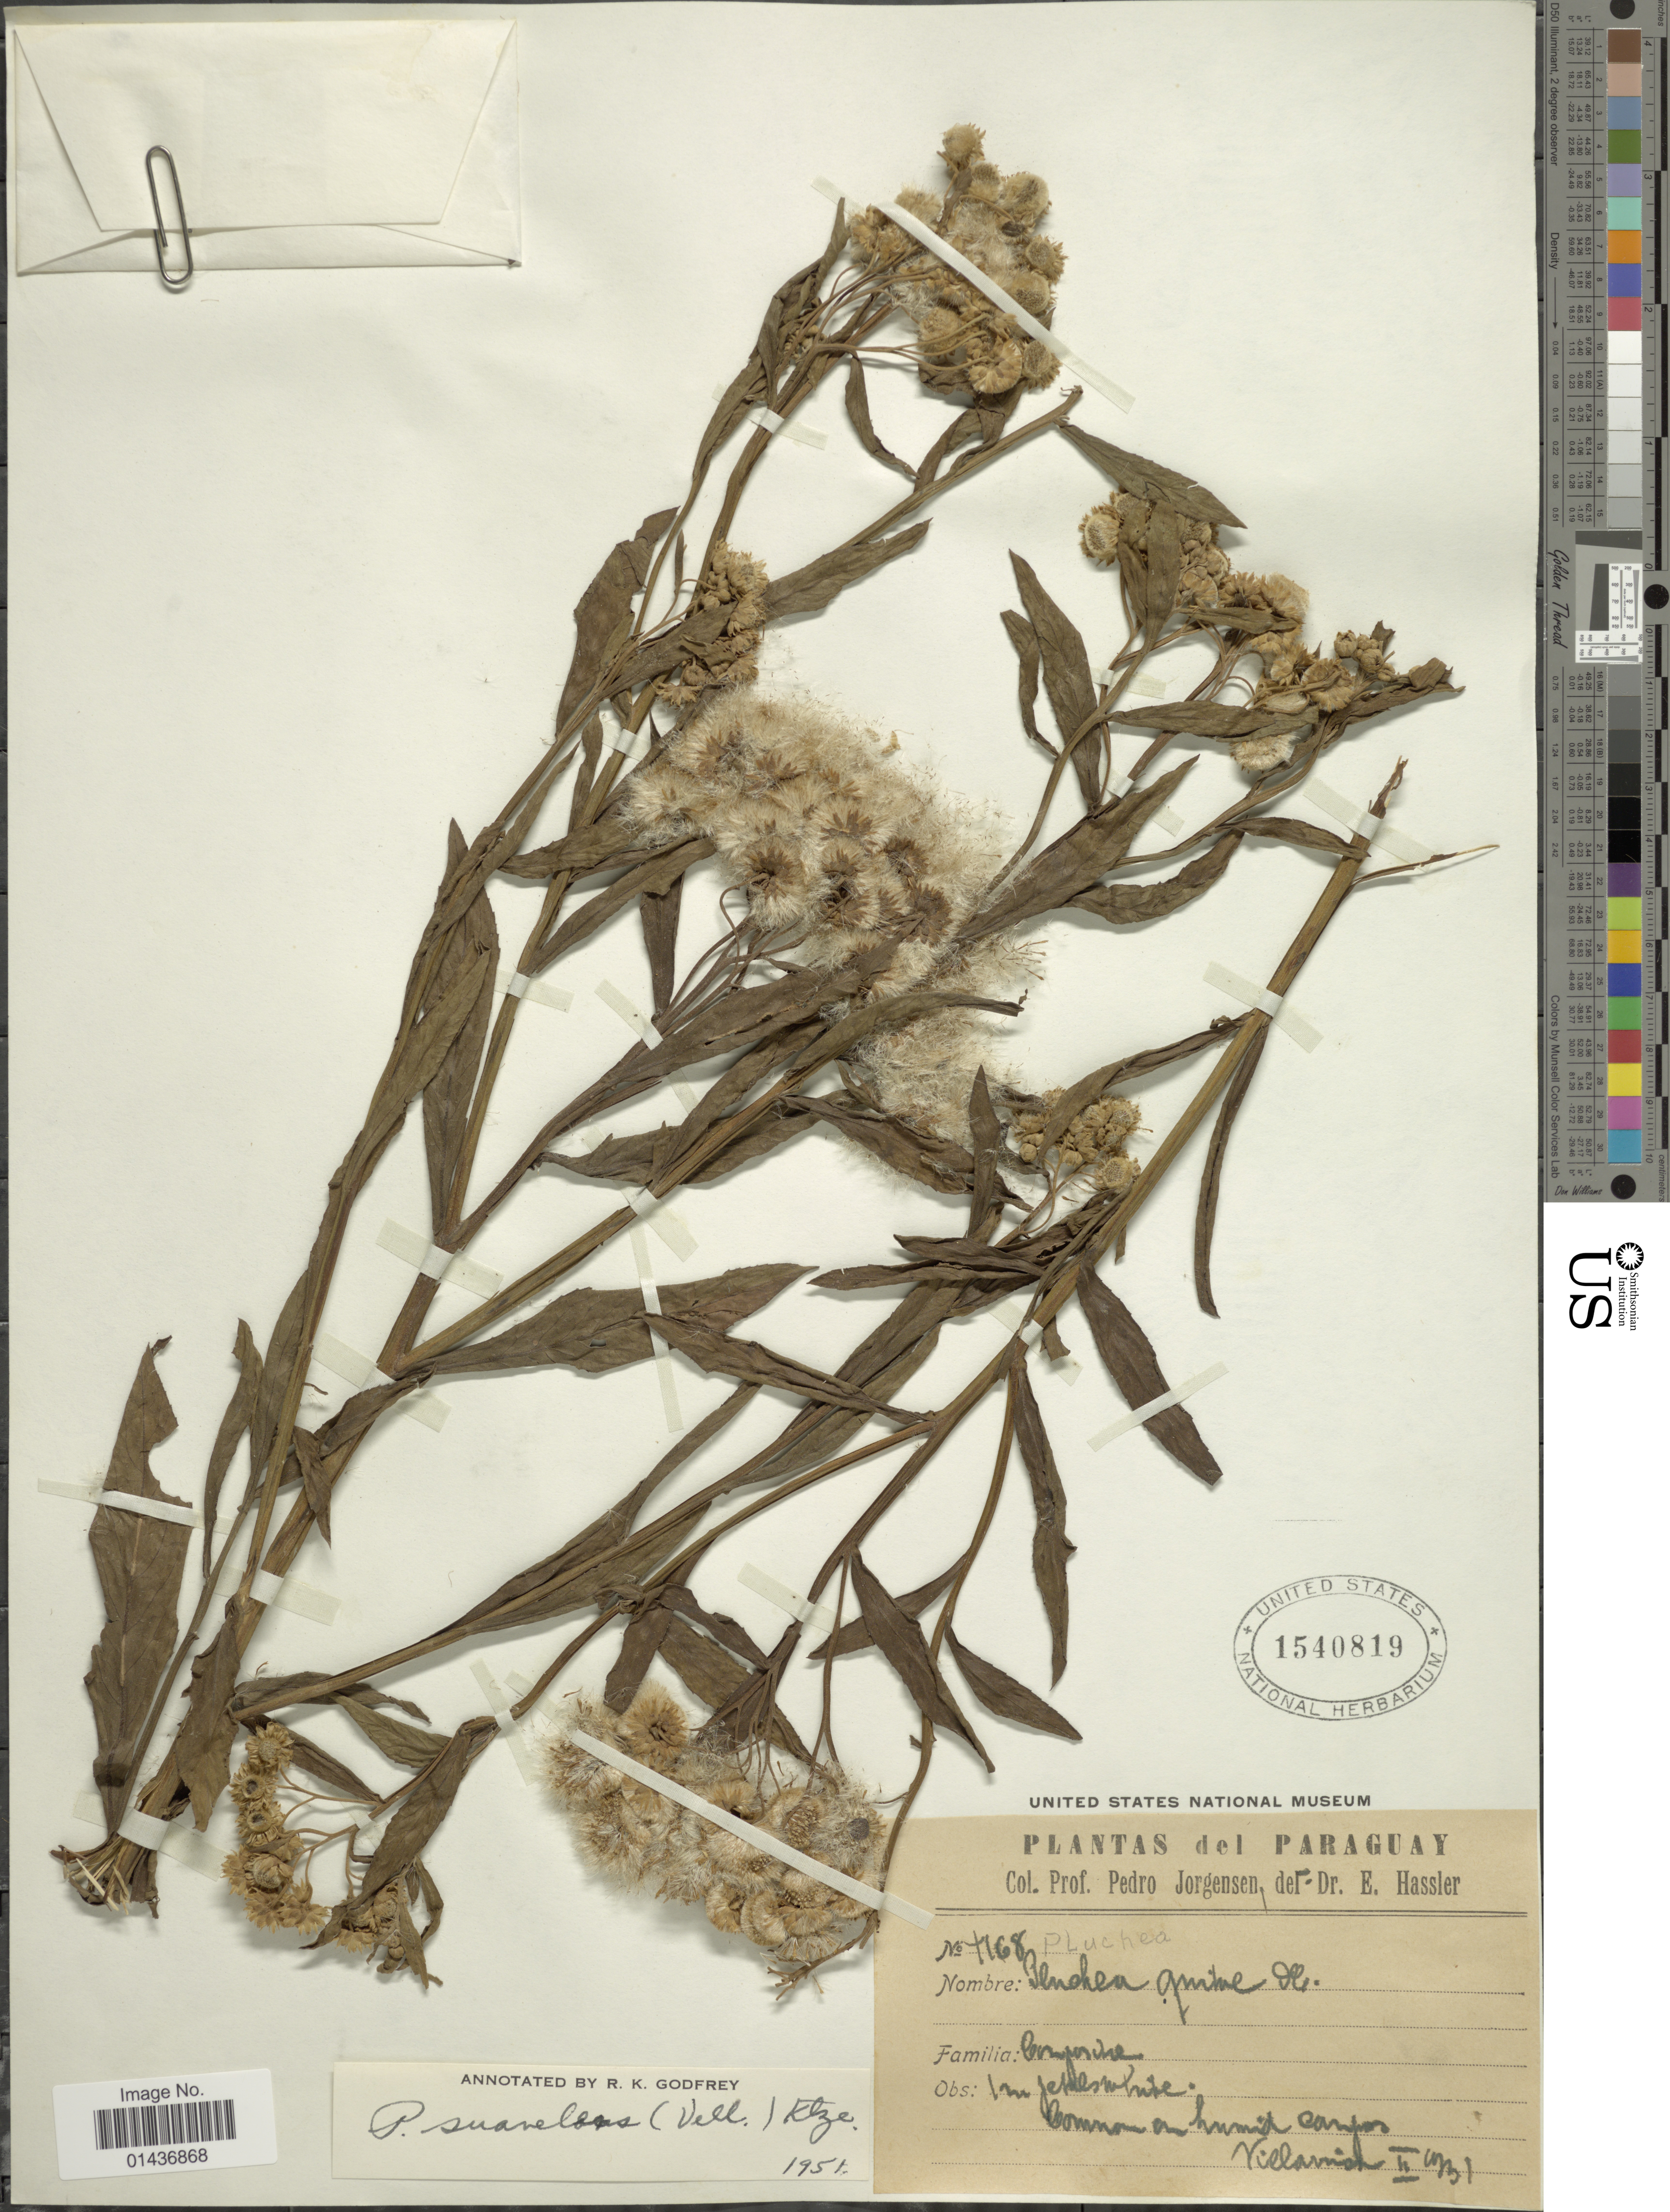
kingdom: Plantae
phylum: Tracheophyta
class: Magnoliopsida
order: Asterales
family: Asteraceae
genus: Pluchea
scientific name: Pluchea suaveolens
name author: (Vell.) Kuntze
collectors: P. Jörgensen & E. Hassler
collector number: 1168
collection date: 1931-02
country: Paraguay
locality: Common in humid campos, Villarrica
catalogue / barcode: US 1540819